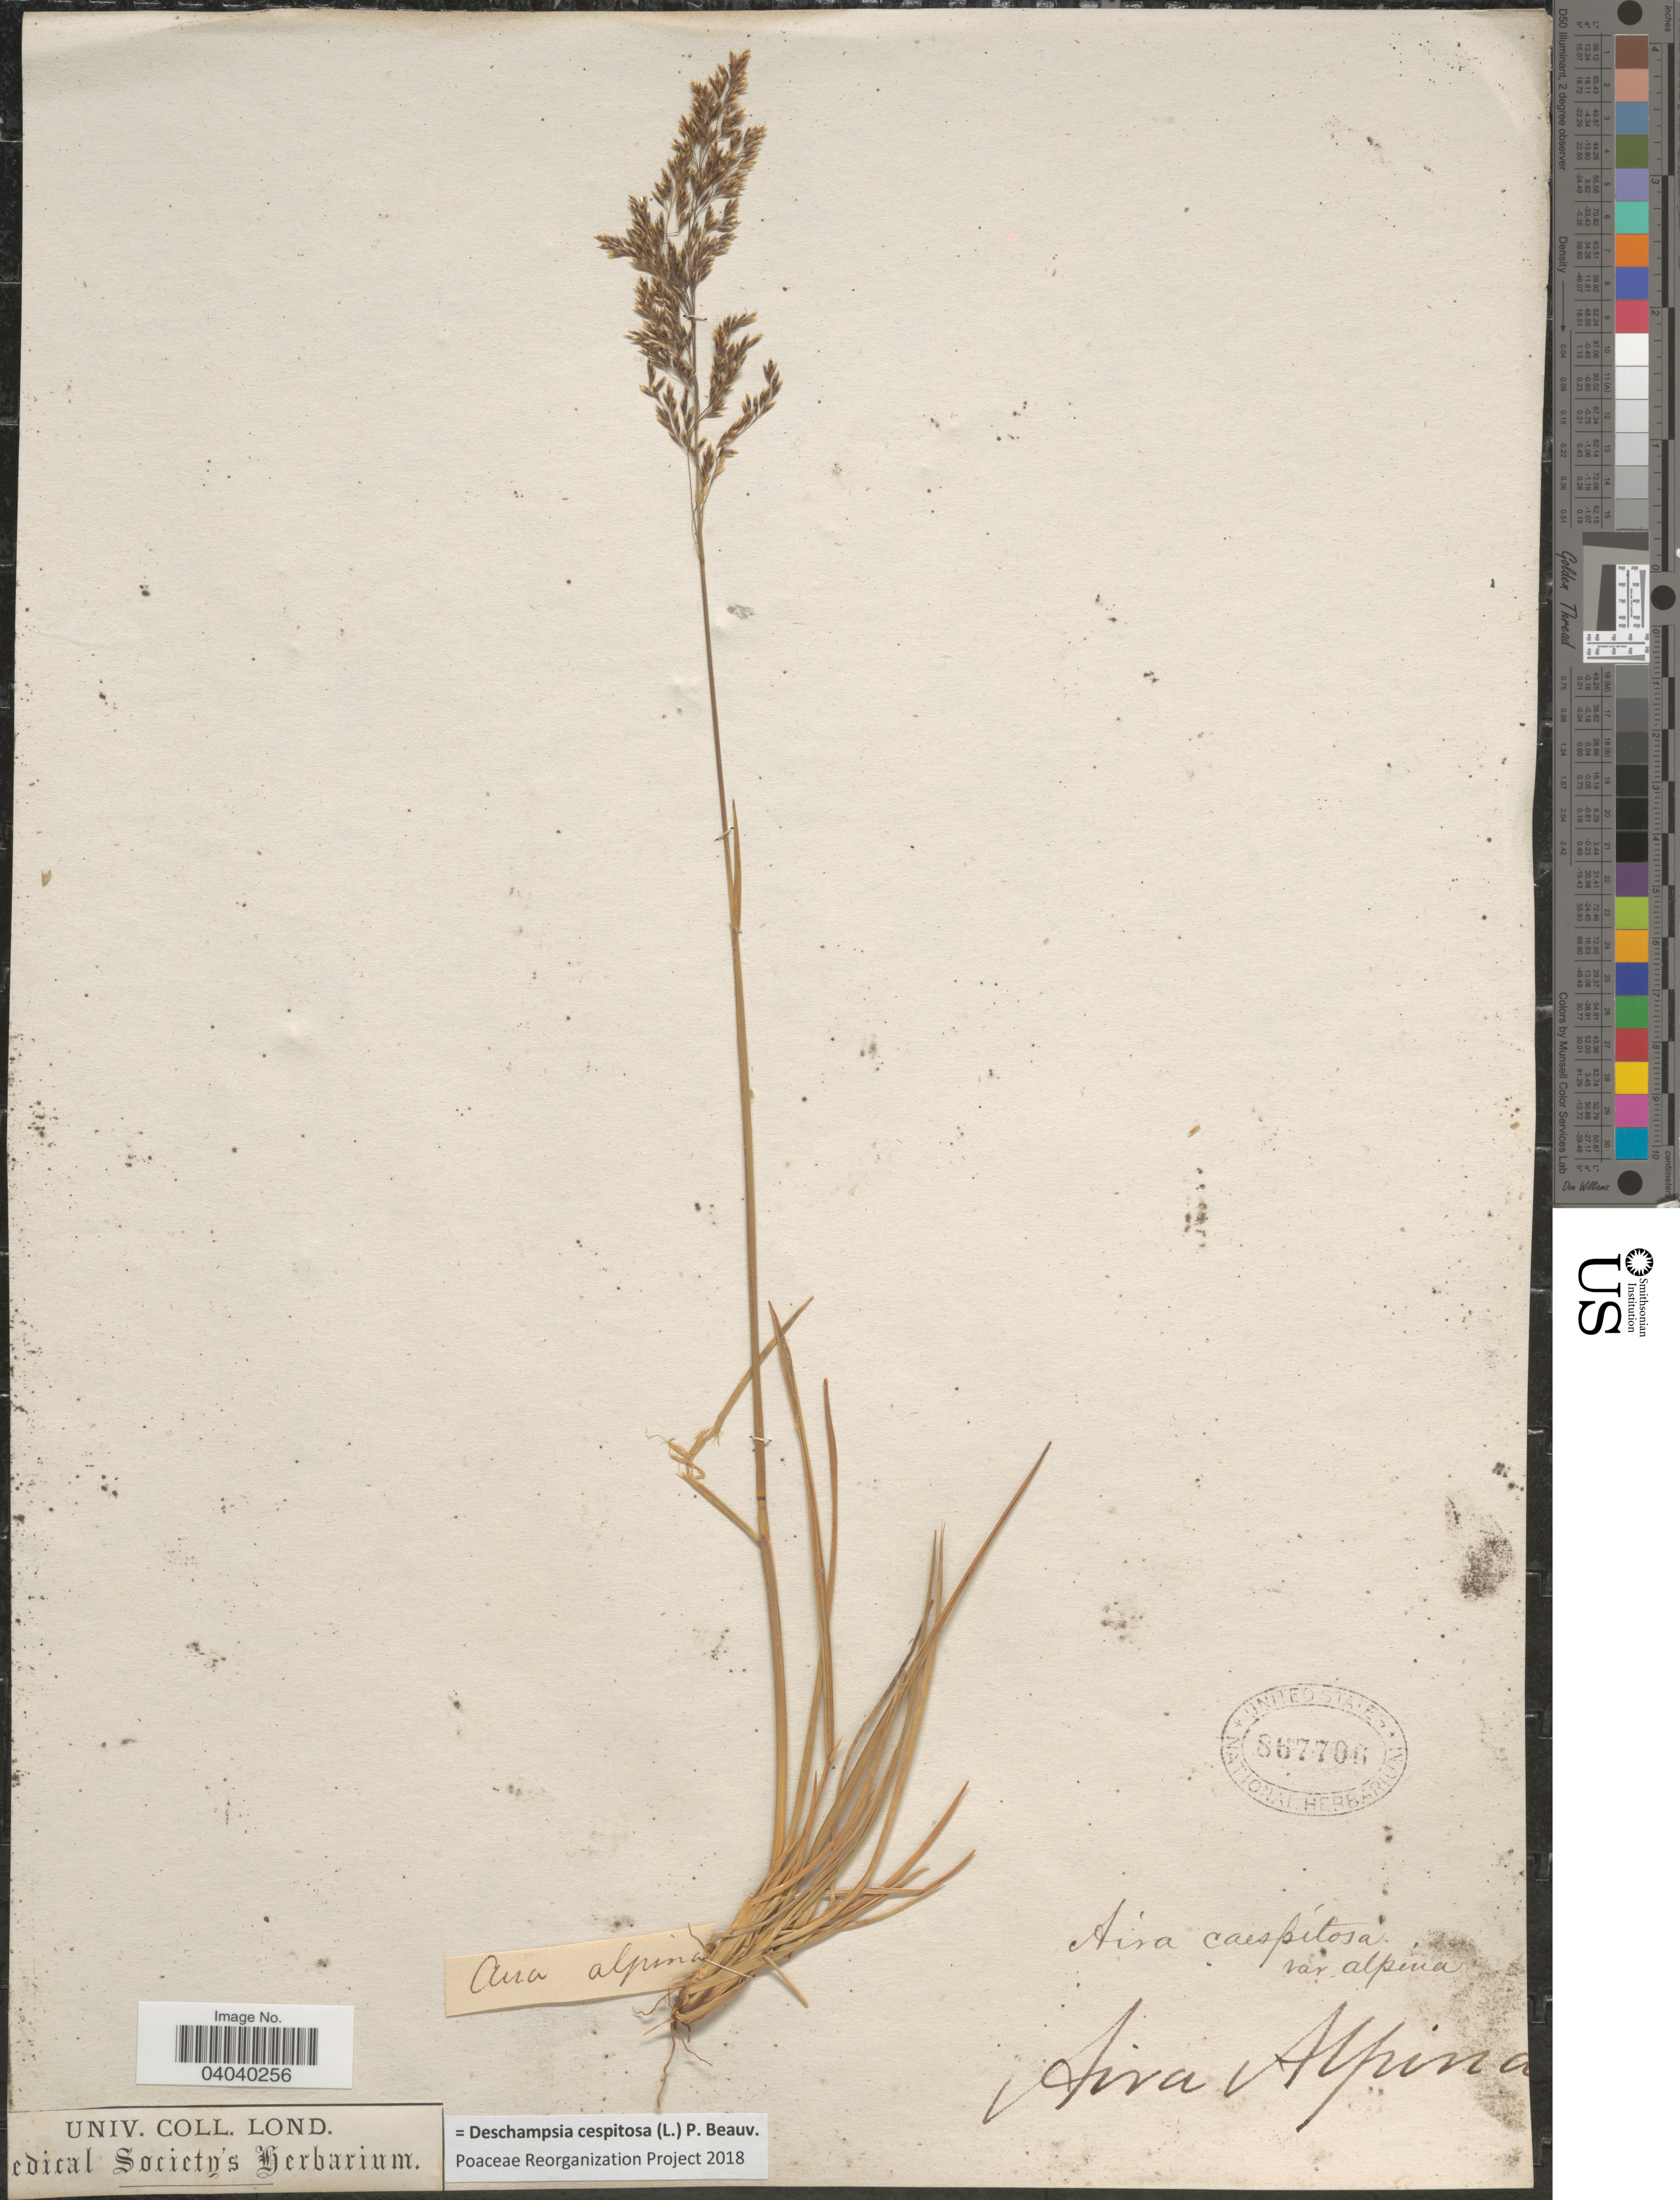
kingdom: Plantae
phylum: Tracheophyta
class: Liliopsida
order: Poales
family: Poaceae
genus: Deschampsia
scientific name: Deschampsia cespitosa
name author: (L.) P. Beauv.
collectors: ex herb. Medical Society's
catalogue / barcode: US 567706